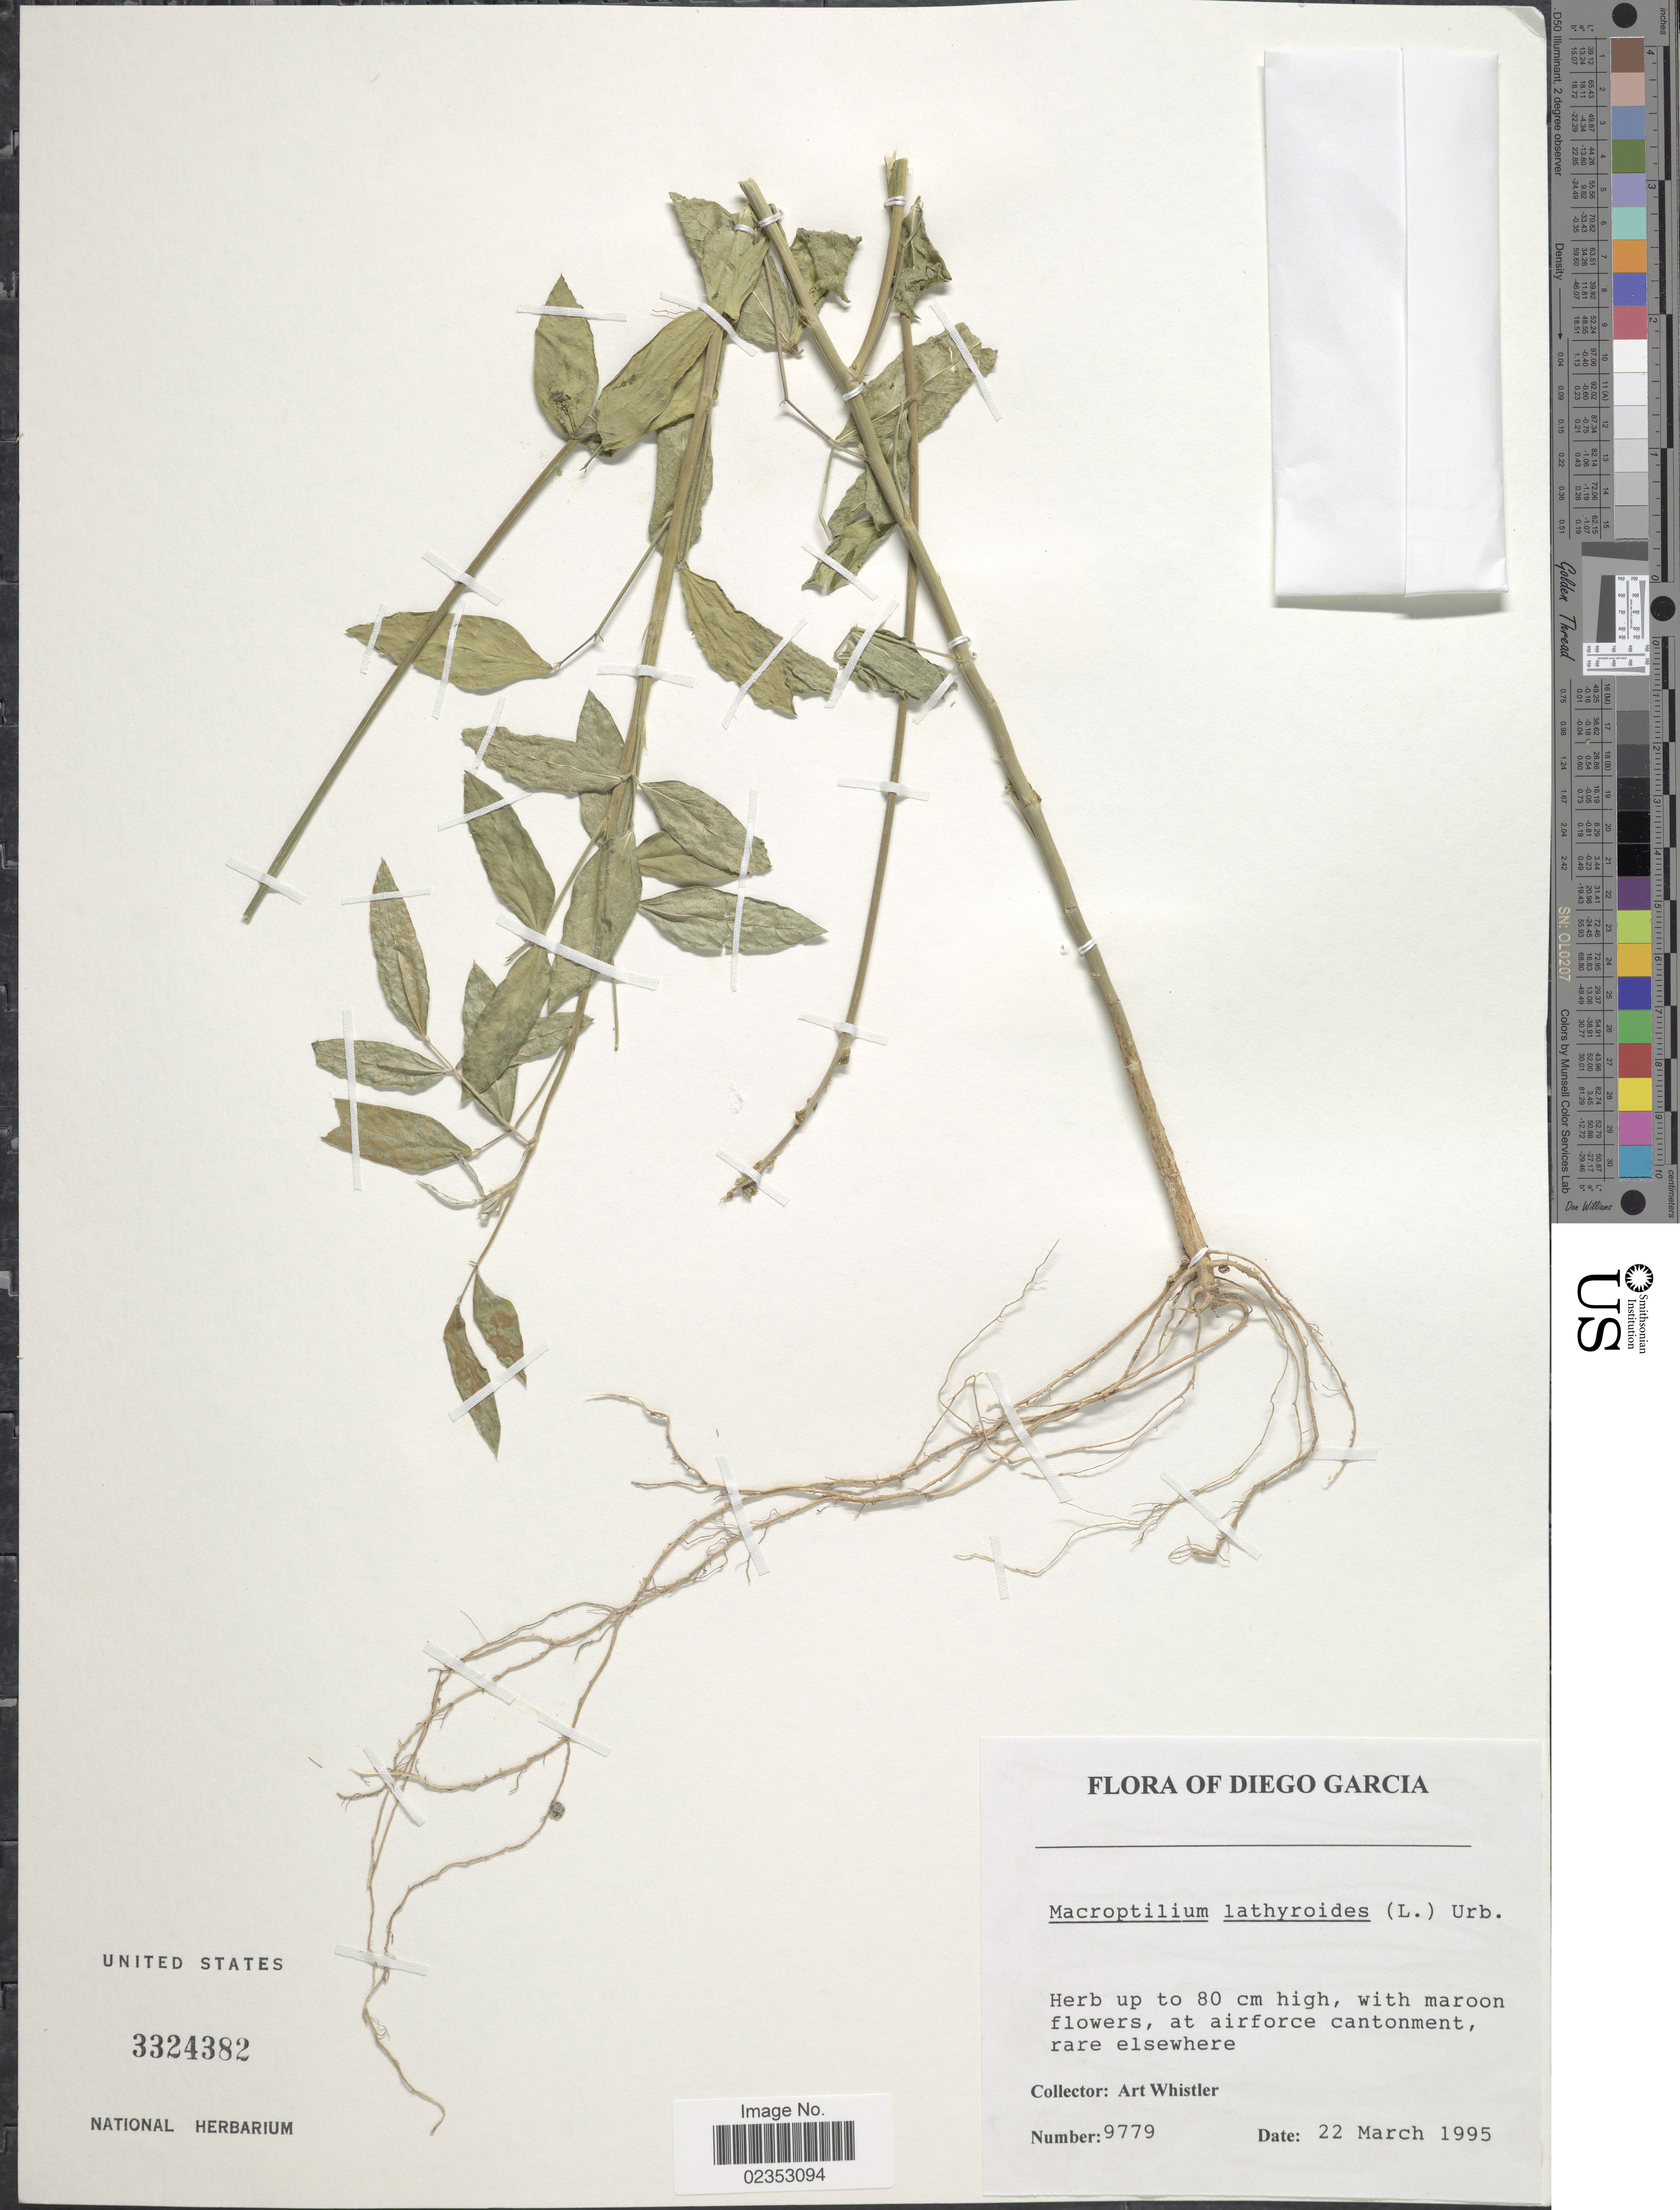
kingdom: Plantae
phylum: Tracheophyta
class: Magnoliopsida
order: Fabales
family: Fabaceae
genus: Macroptilium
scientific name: Macroptilium lathyroides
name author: (L.) Urb.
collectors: A. Whistler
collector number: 9779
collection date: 1995-03-22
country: British Indian Ocean Territory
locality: Diego Garcia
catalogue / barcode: US 3324382